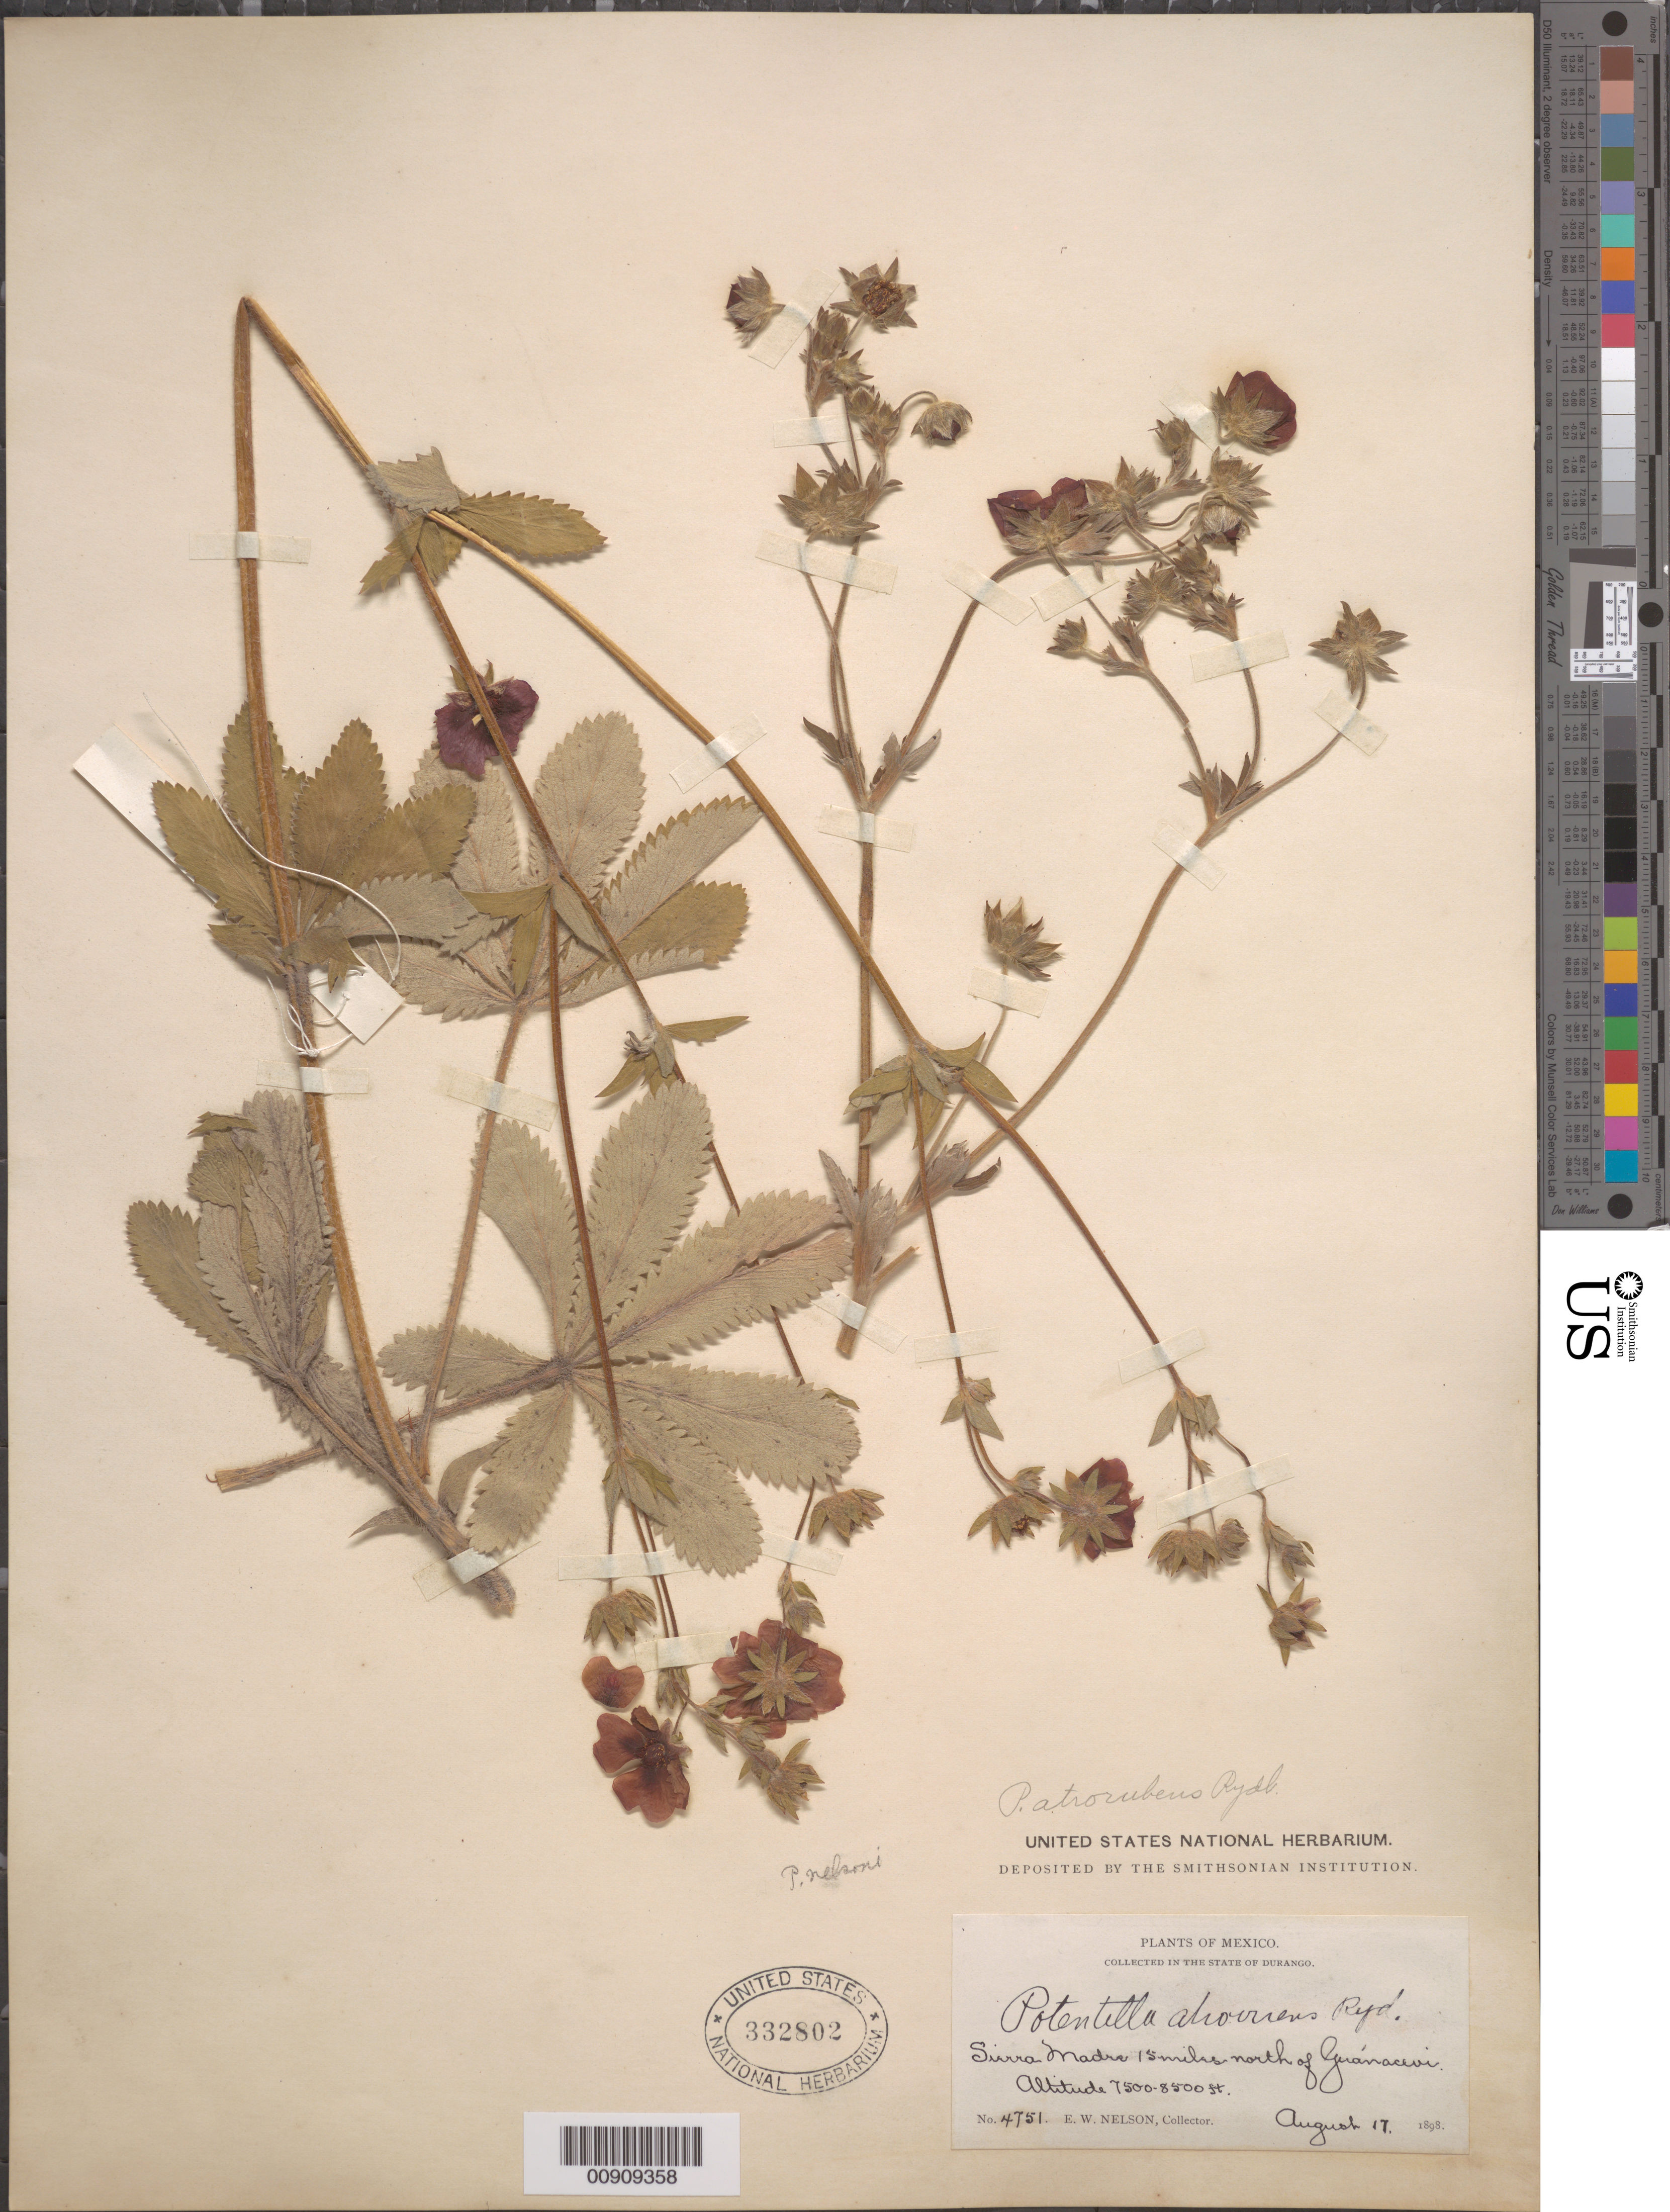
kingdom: Plantae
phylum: Tracheophyta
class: Magnoliopsida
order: Rosales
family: Rosaceae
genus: Potentilla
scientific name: Potentilla atrorubens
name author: Rydb.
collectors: E. W. Nelson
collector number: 4751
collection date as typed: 17 Aug 1898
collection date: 1898-08-17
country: Mexico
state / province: Durango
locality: Sierra Madre 15 miles north of Guánacevi.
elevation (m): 2286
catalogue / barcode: US 332802